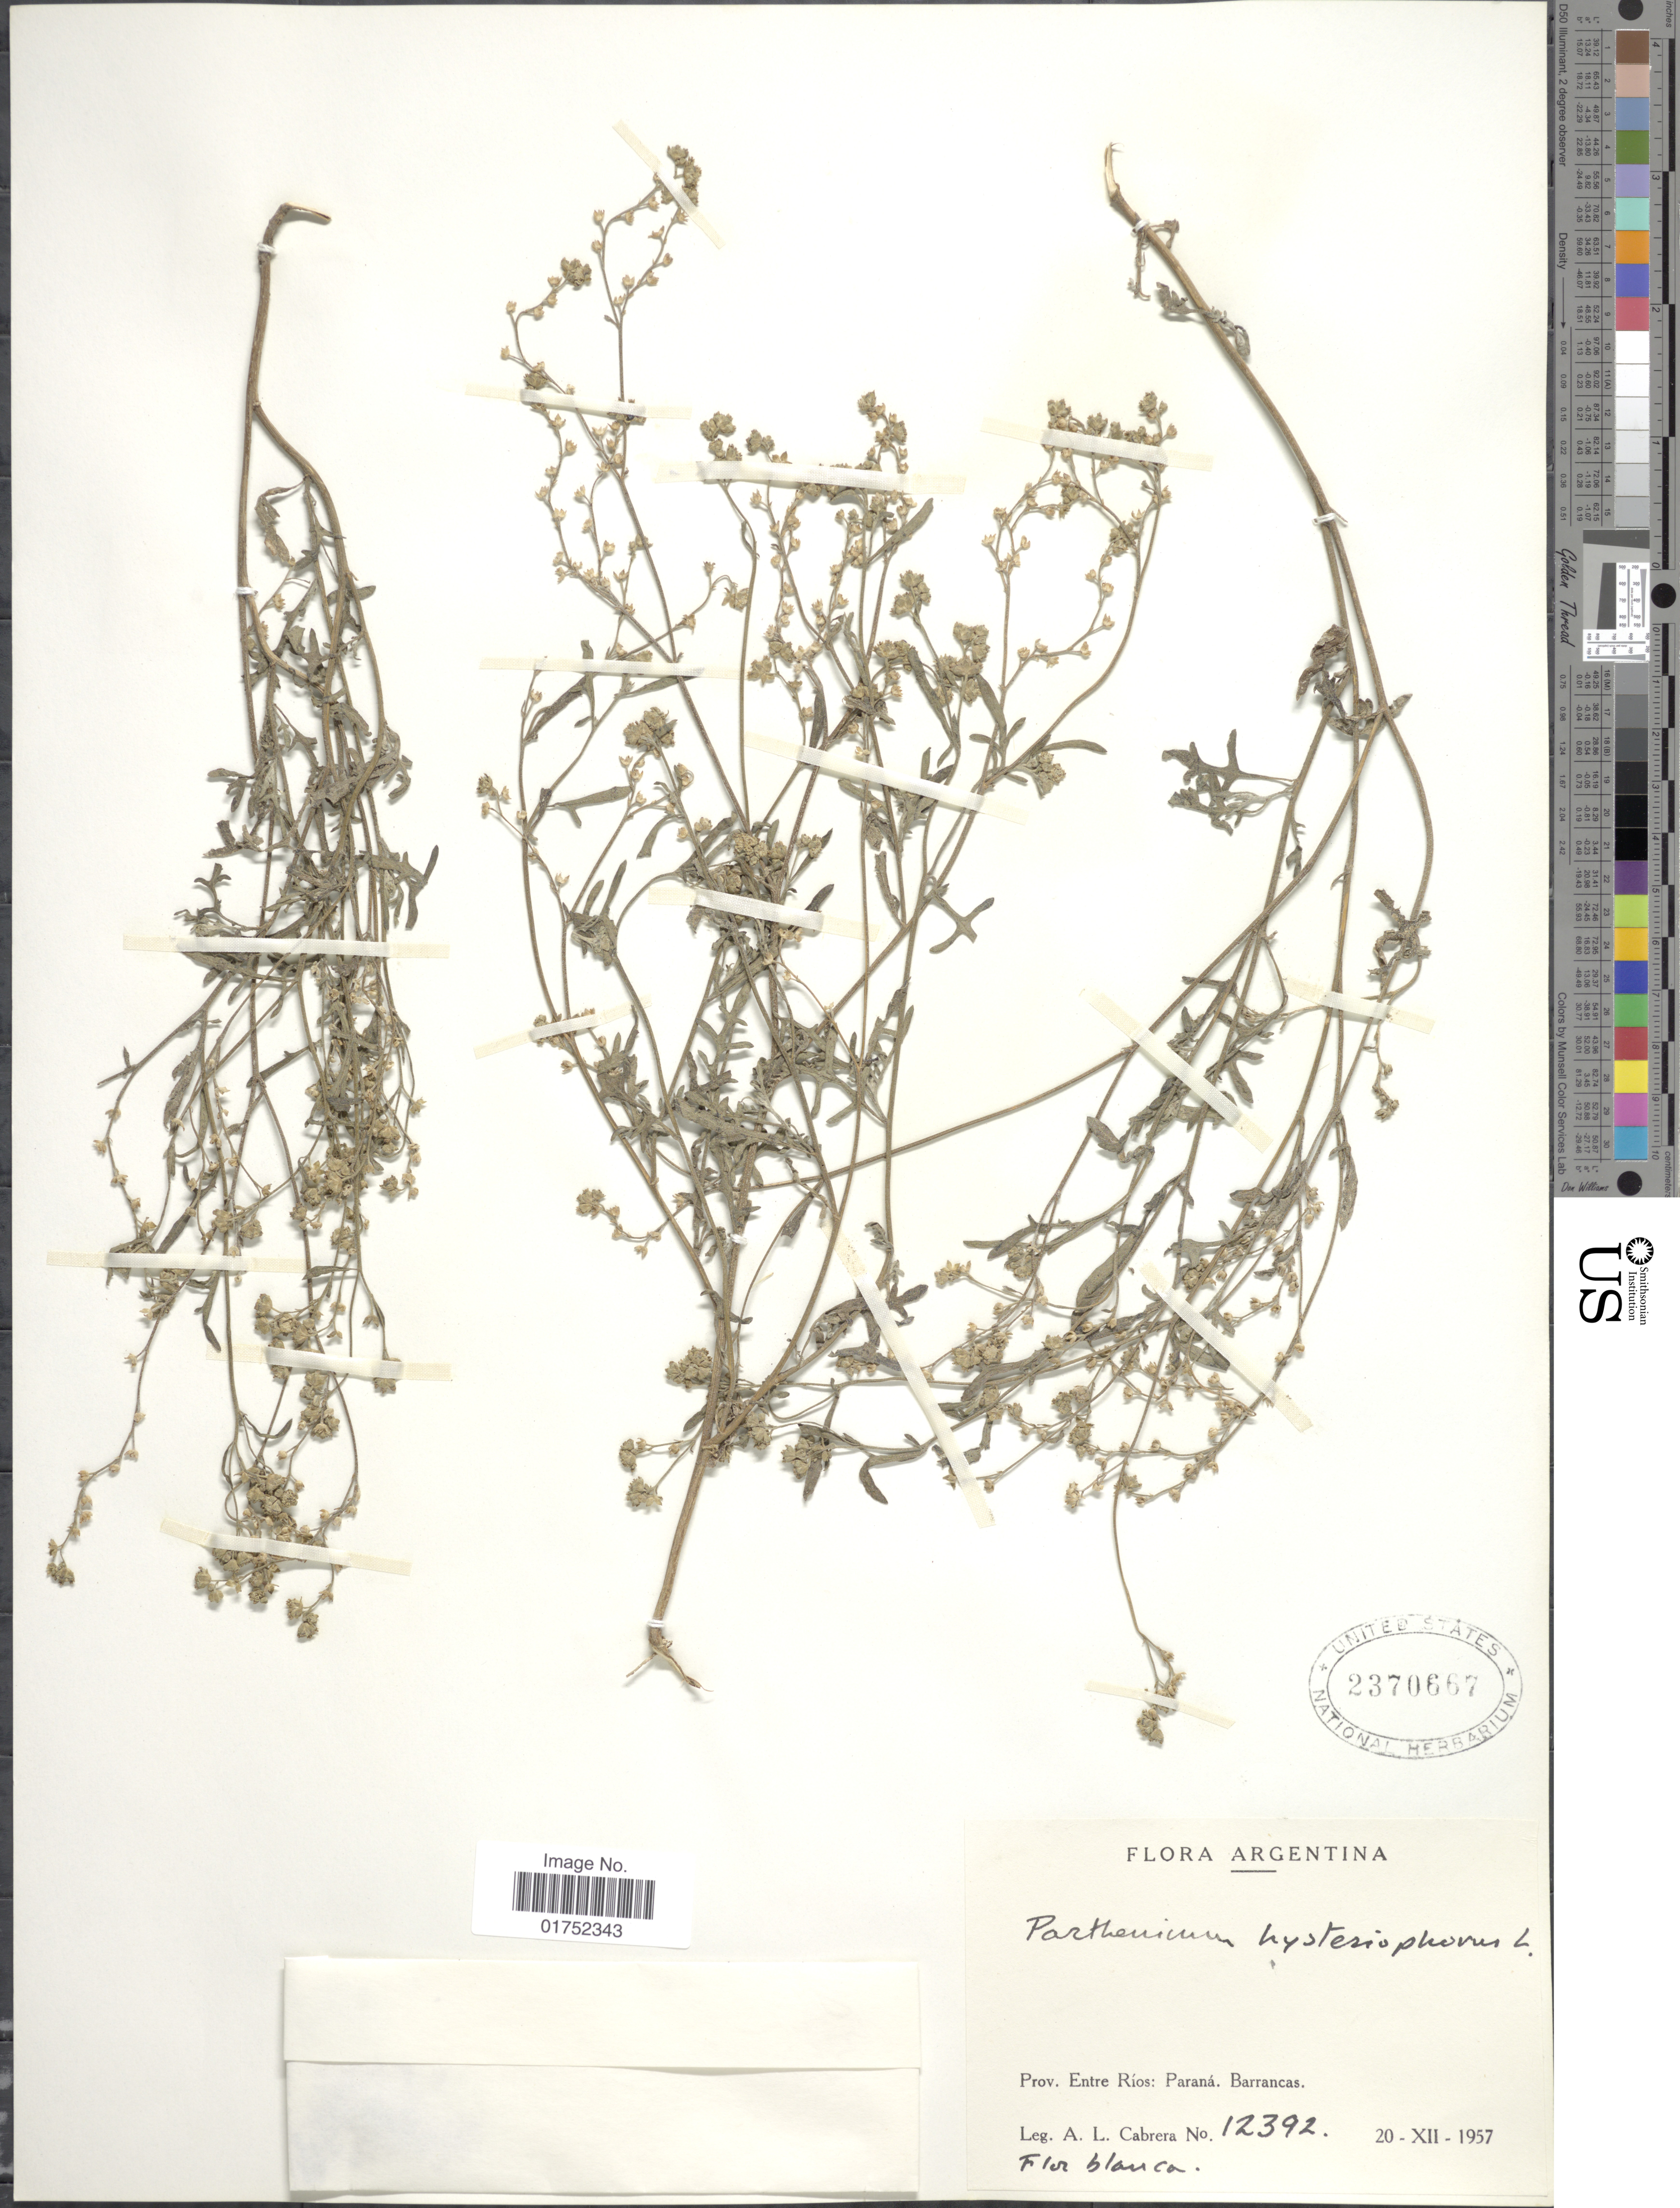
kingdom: Plantae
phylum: Tracheophyta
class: Magnoliopsida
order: Asterales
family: Asteraceae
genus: Parthenium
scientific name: Parthenium hysterophorus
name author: L.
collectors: A. L. Cabrera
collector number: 12392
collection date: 1957-12-20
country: Argentina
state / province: Entre Rios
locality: Parana, Barrancas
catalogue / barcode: US 2370667